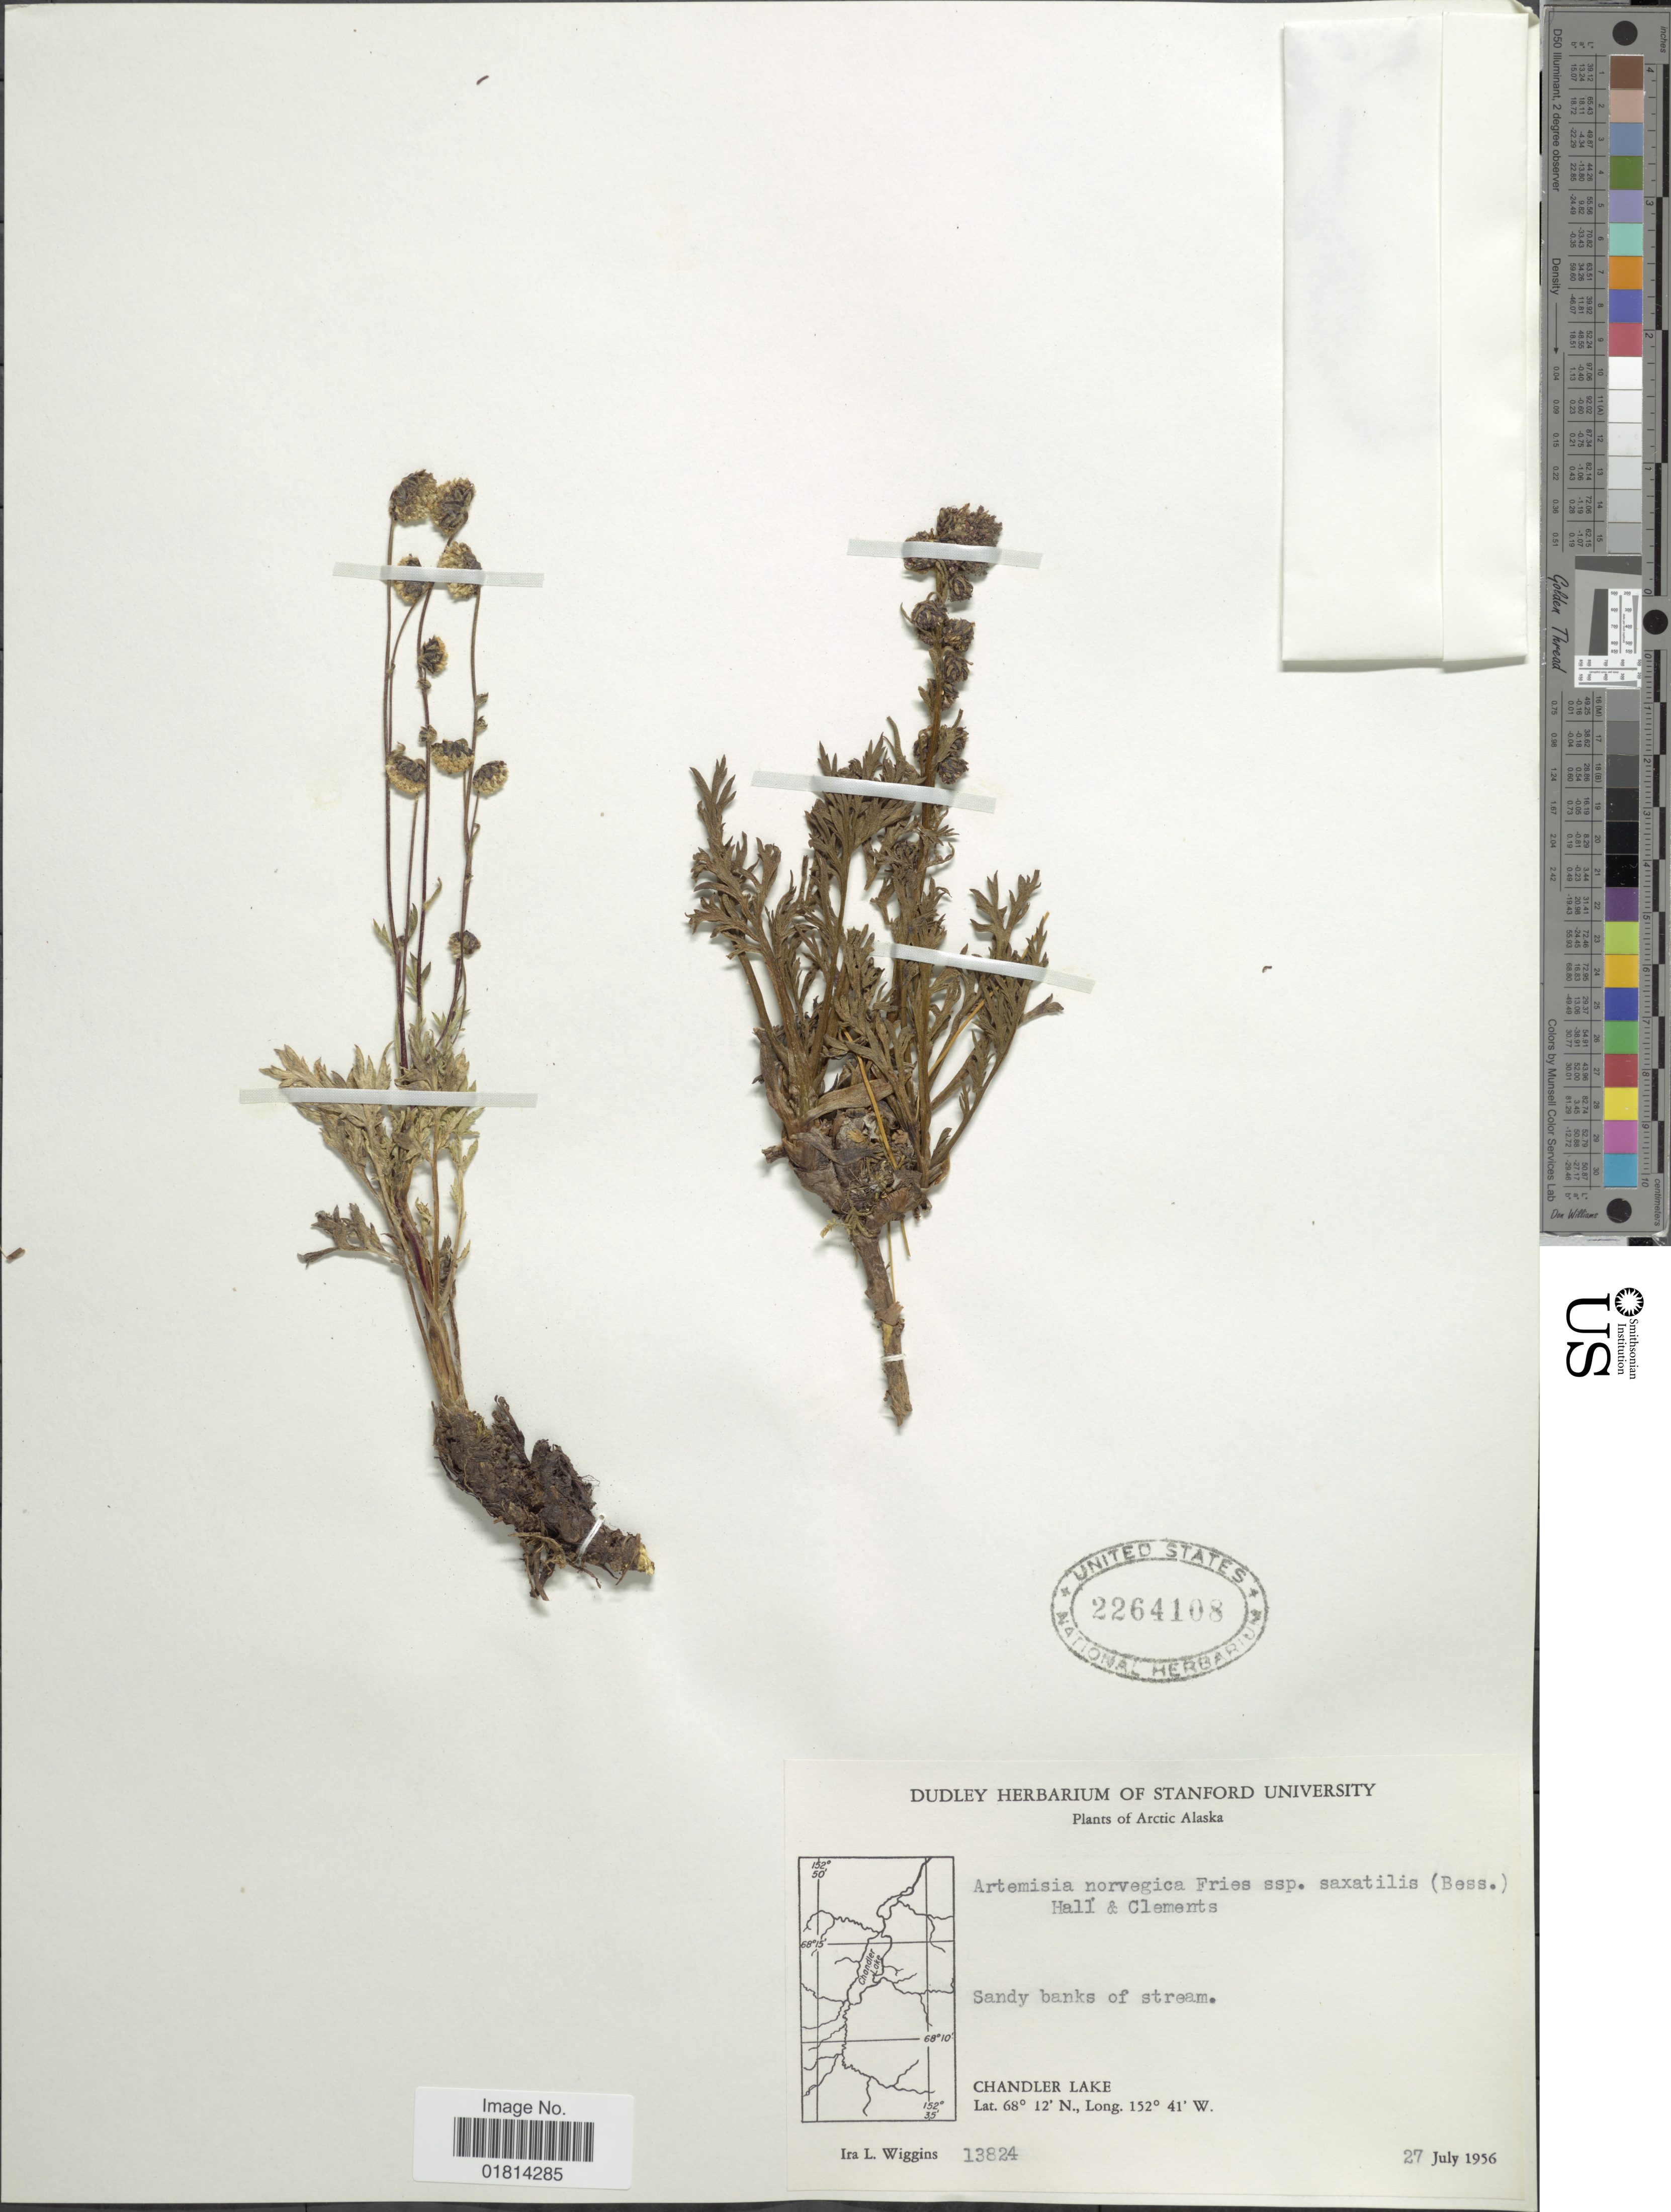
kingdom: Plantae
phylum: Tracheophyta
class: Magnoliopsida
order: Asterales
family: Asteraceae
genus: Artemisia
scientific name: Artemisia arctica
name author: Less.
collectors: I. L. Wiggins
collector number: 13824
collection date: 1956-07-27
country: United States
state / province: Alaska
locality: Arctic Alaska. Sandy banks of stream. Chandler Lake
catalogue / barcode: US 2264108